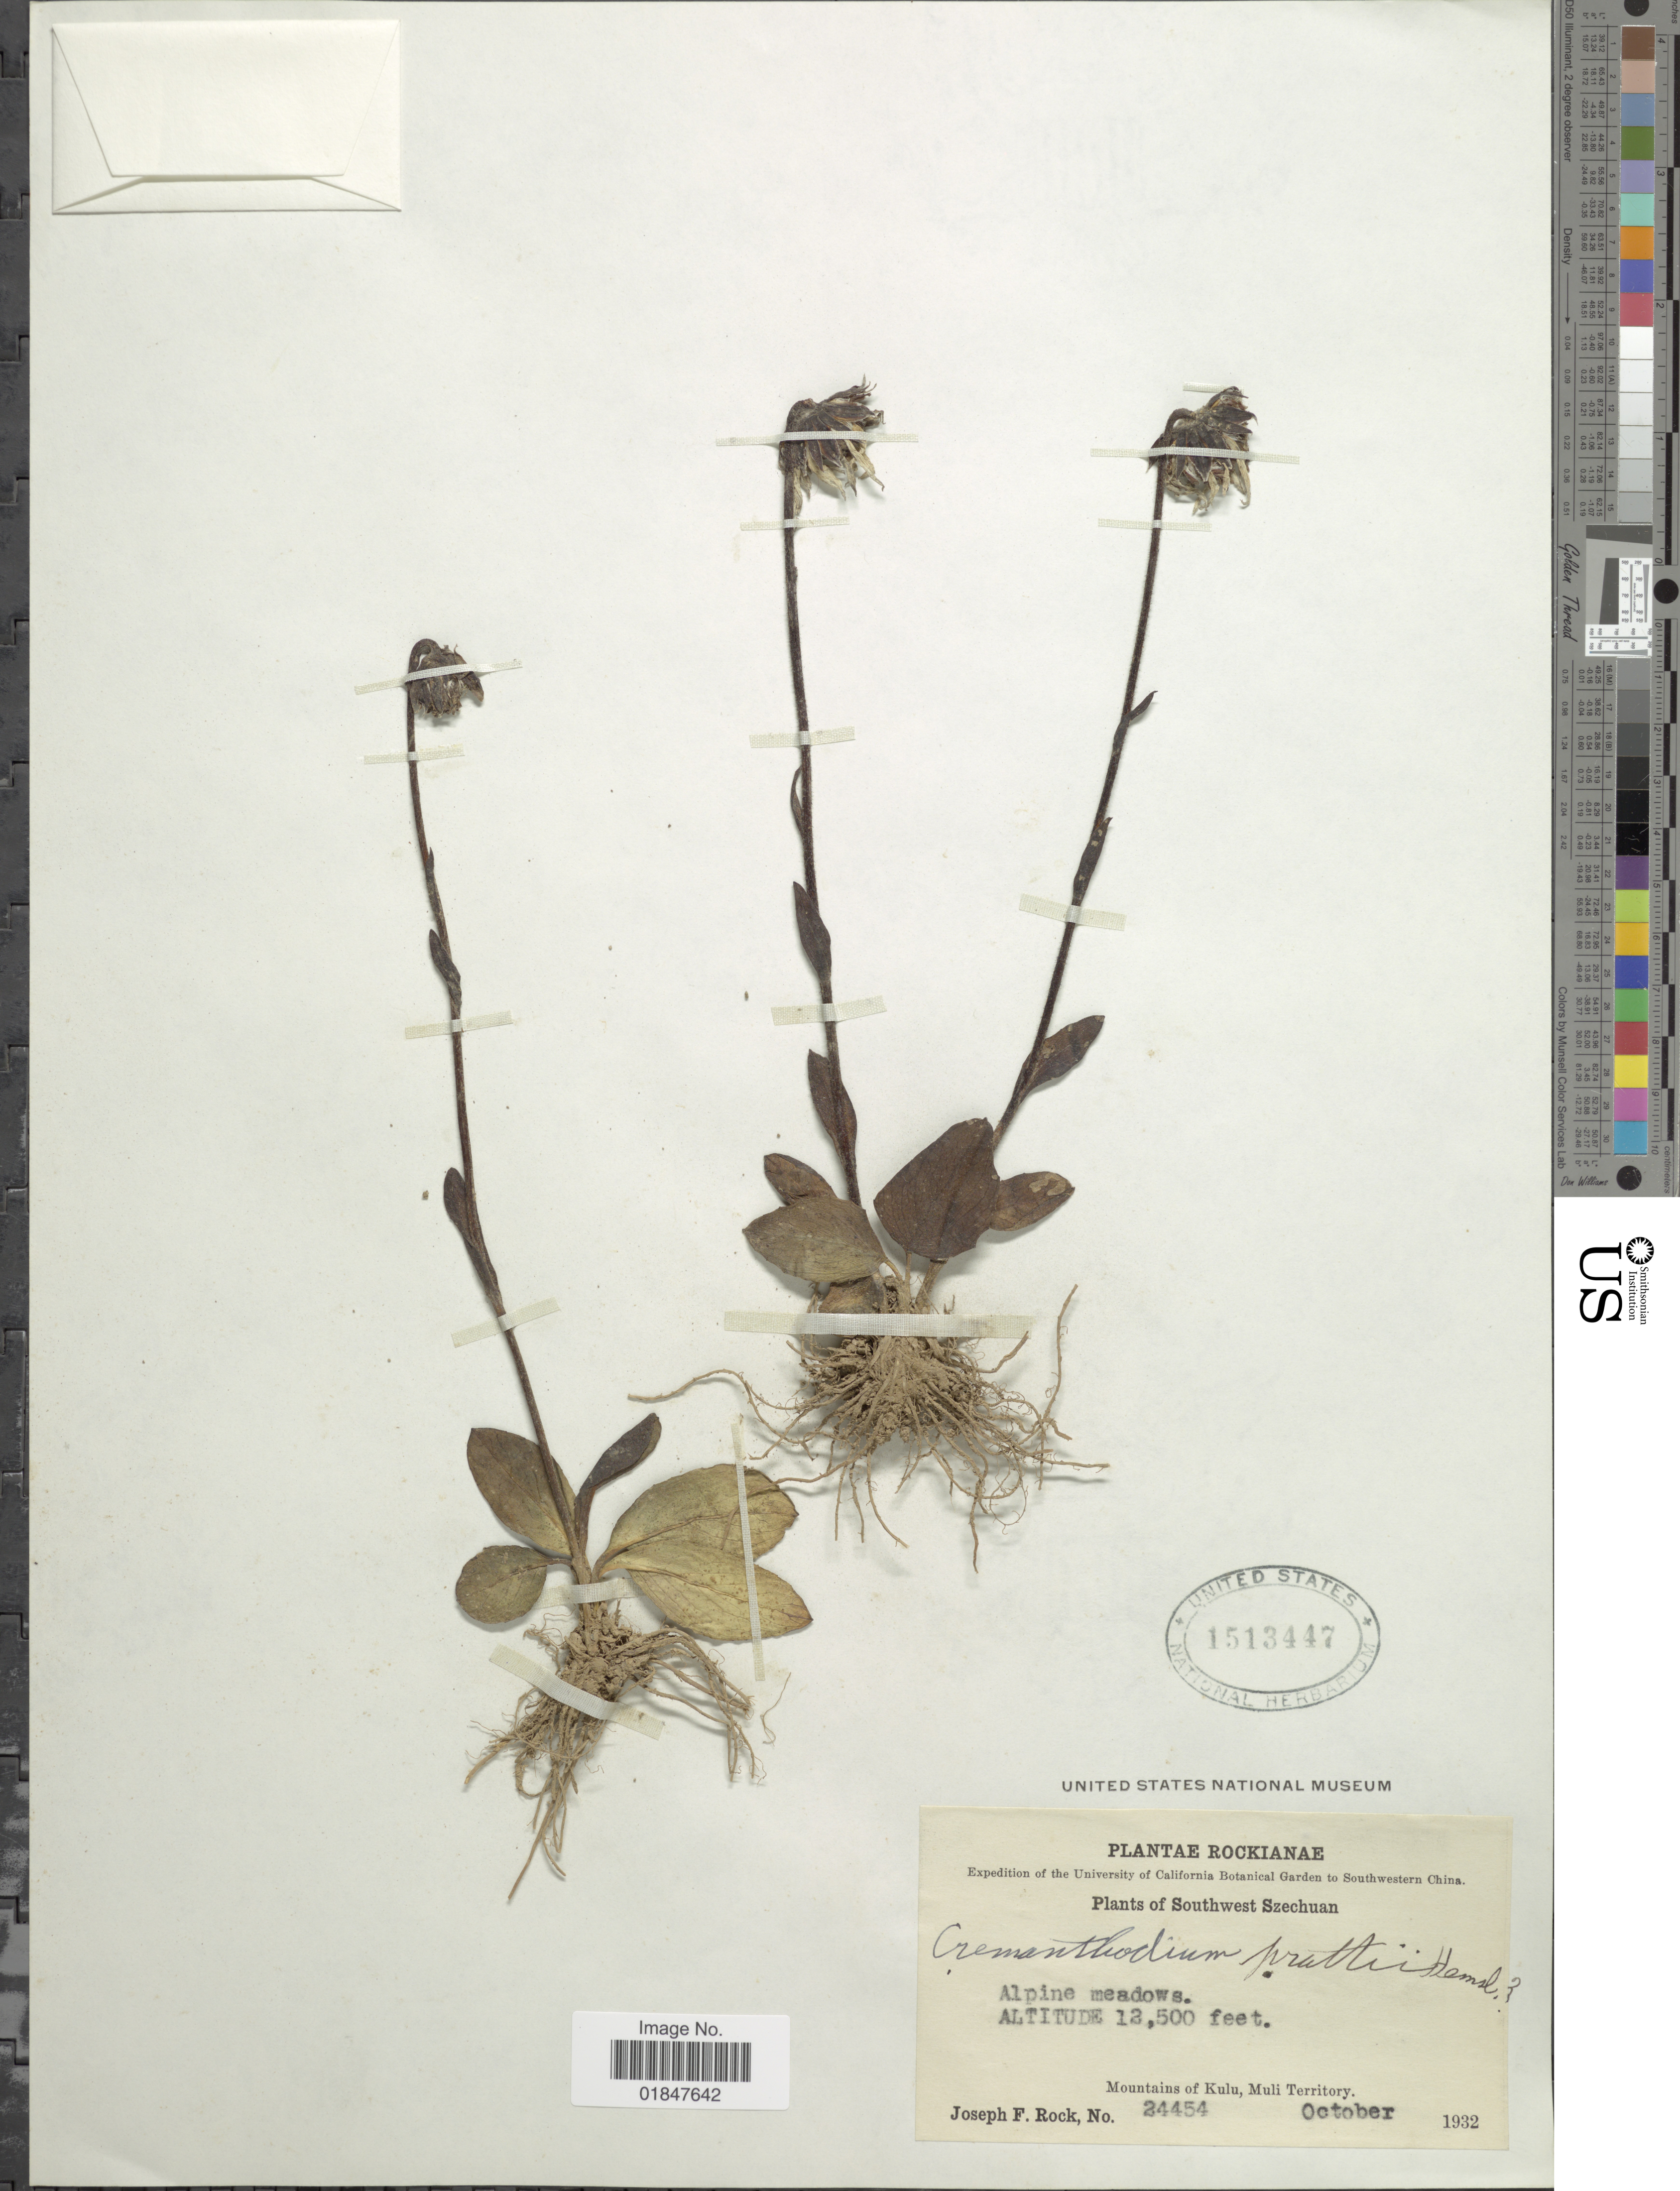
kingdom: Plantae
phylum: Tracheophyta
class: Magnoliopsida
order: Asterales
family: Asteraceae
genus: Cremanthodium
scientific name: Cremanthodium prattii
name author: (Hemsl.) R.D. Good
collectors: J. F. Rock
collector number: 24454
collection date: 1932-10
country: China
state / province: Sichuan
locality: Southwest Szechuan, Mountains of Kulu, Muli Territory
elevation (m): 3810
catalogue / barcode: US 1513447